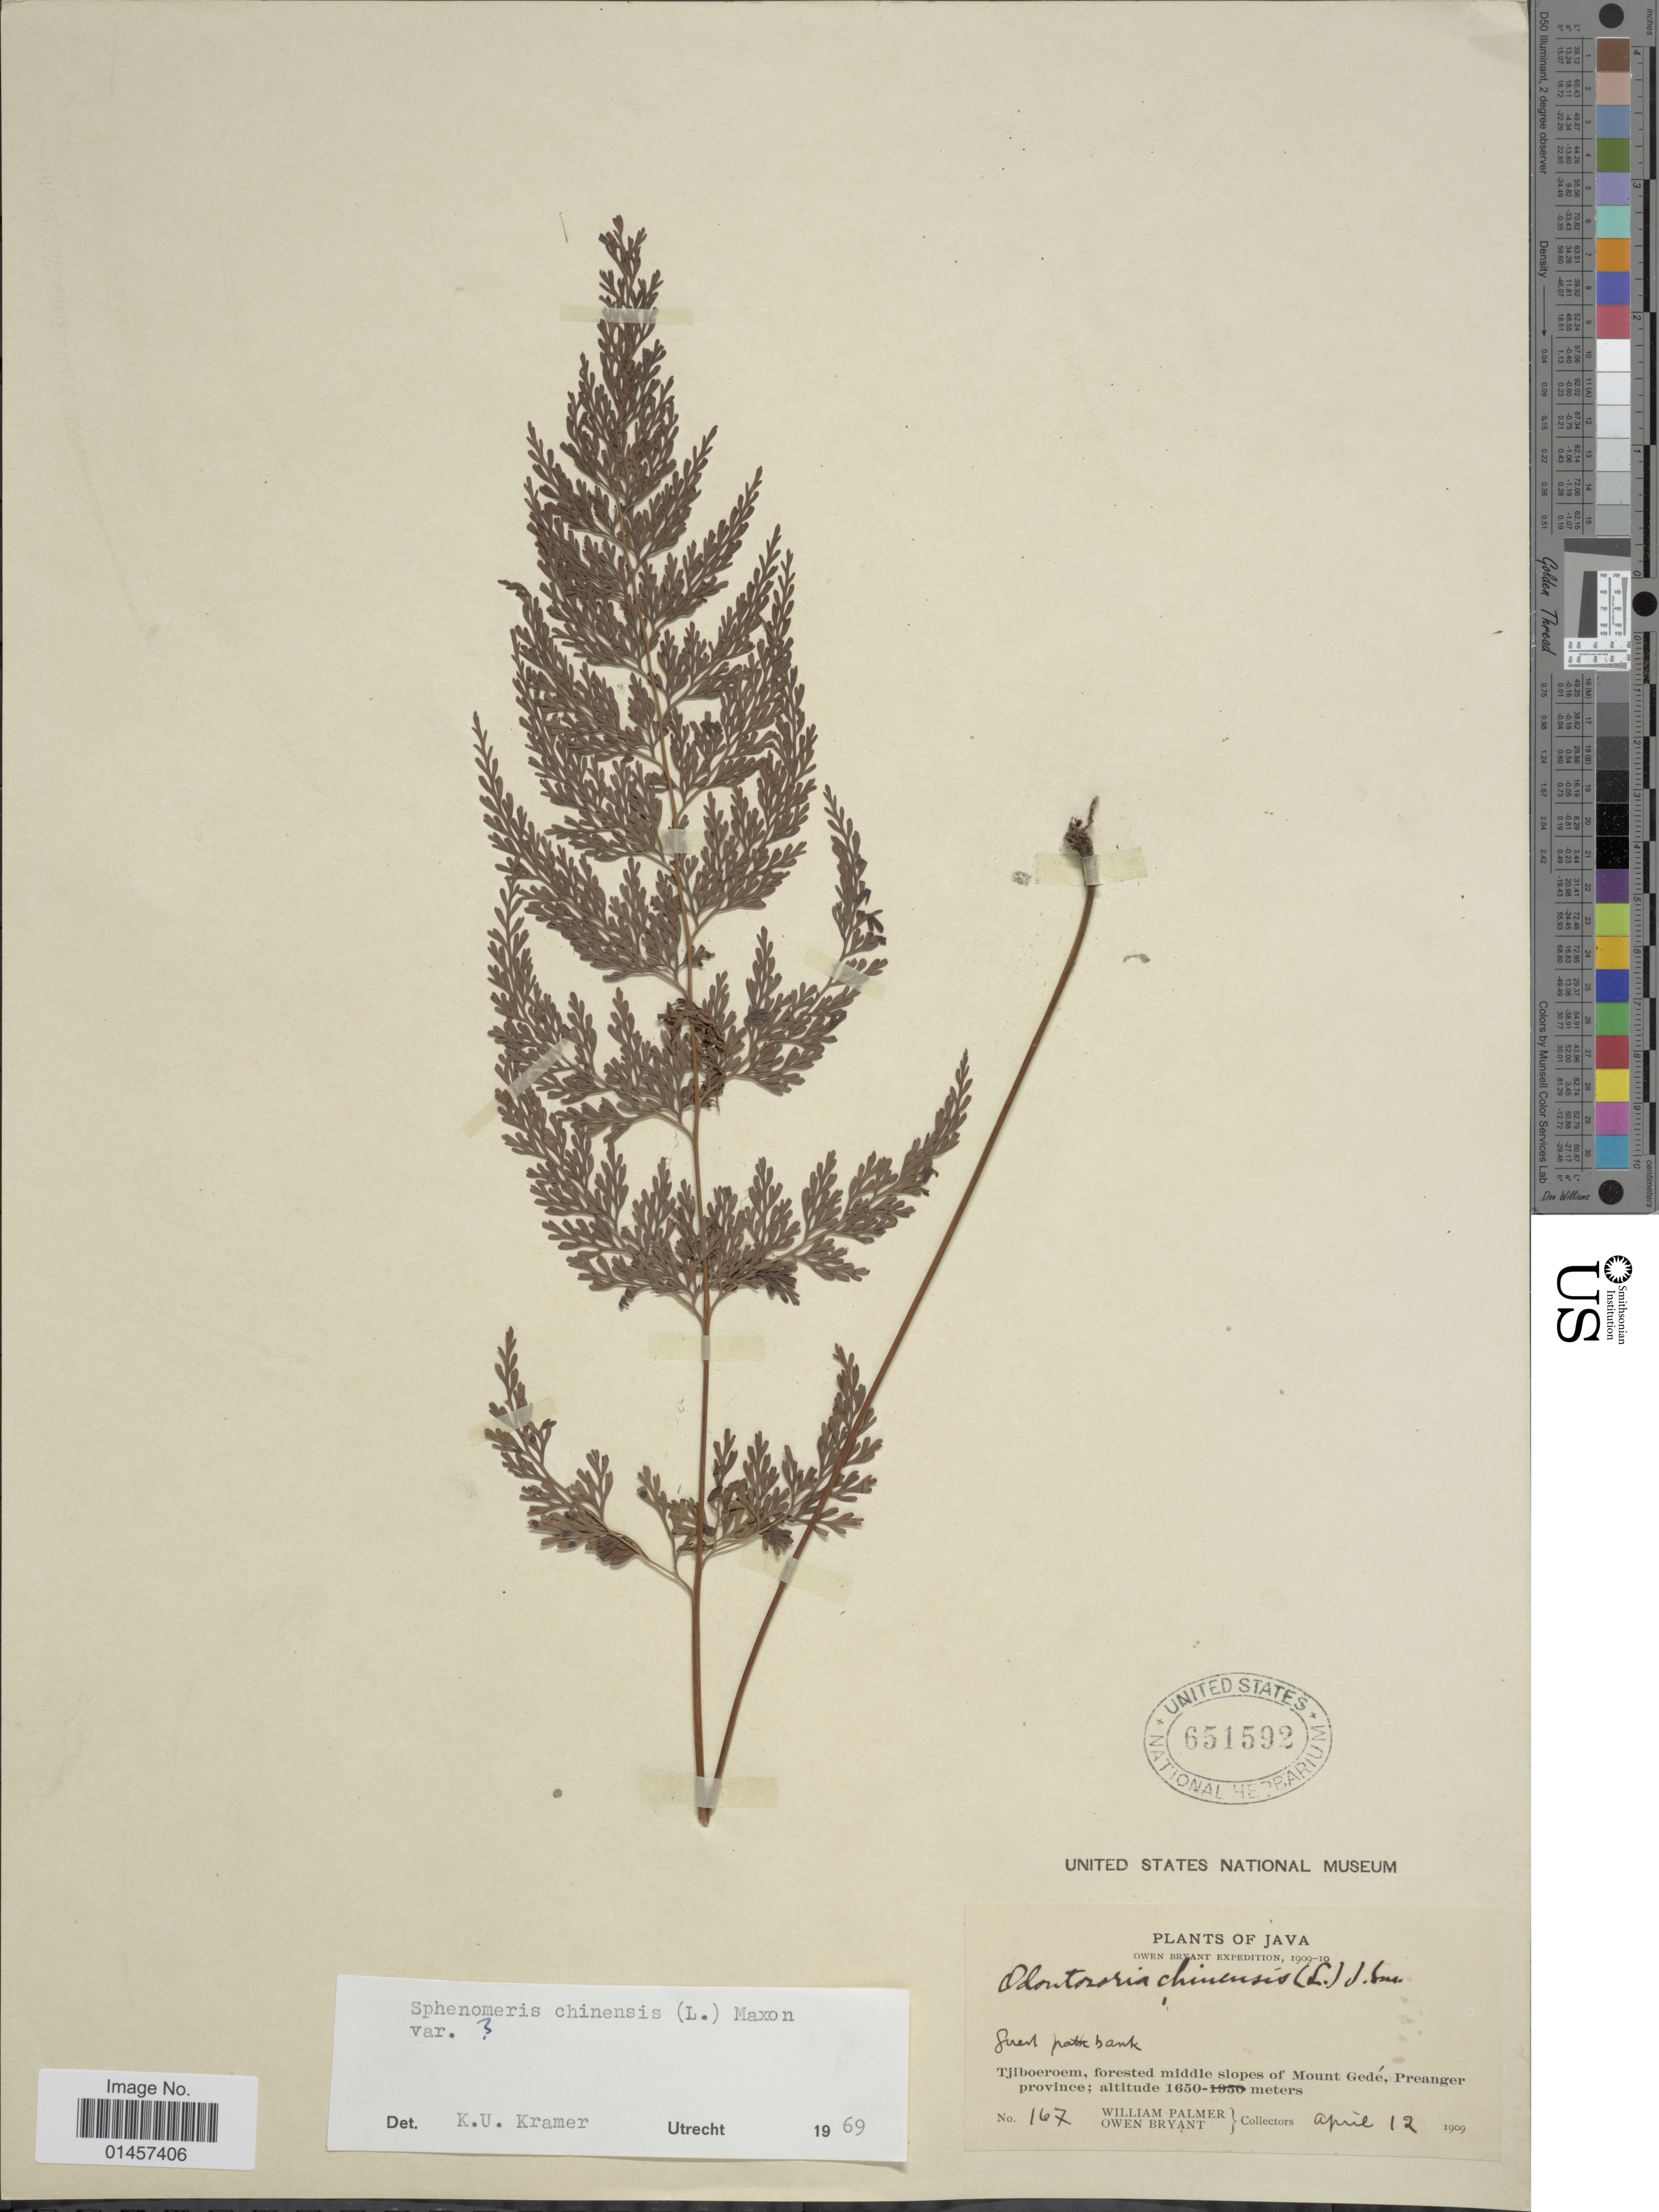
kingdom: Plantae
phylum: Tracheophyta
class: Polypodiopsida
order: Polypodiales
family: Lindsaeaceae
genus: Sphenomeris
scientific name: Sphenomeris chinensis var. chinensis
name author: (L.) Maxon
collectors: W. Palmer & O. Bryant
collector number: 167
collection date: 1909-04-12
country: Indonesia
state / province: Java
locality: Java, Tjiboeroem, forested middle slopes of Mount Gedé Preanger province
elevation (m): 1650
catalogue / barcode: US 651592